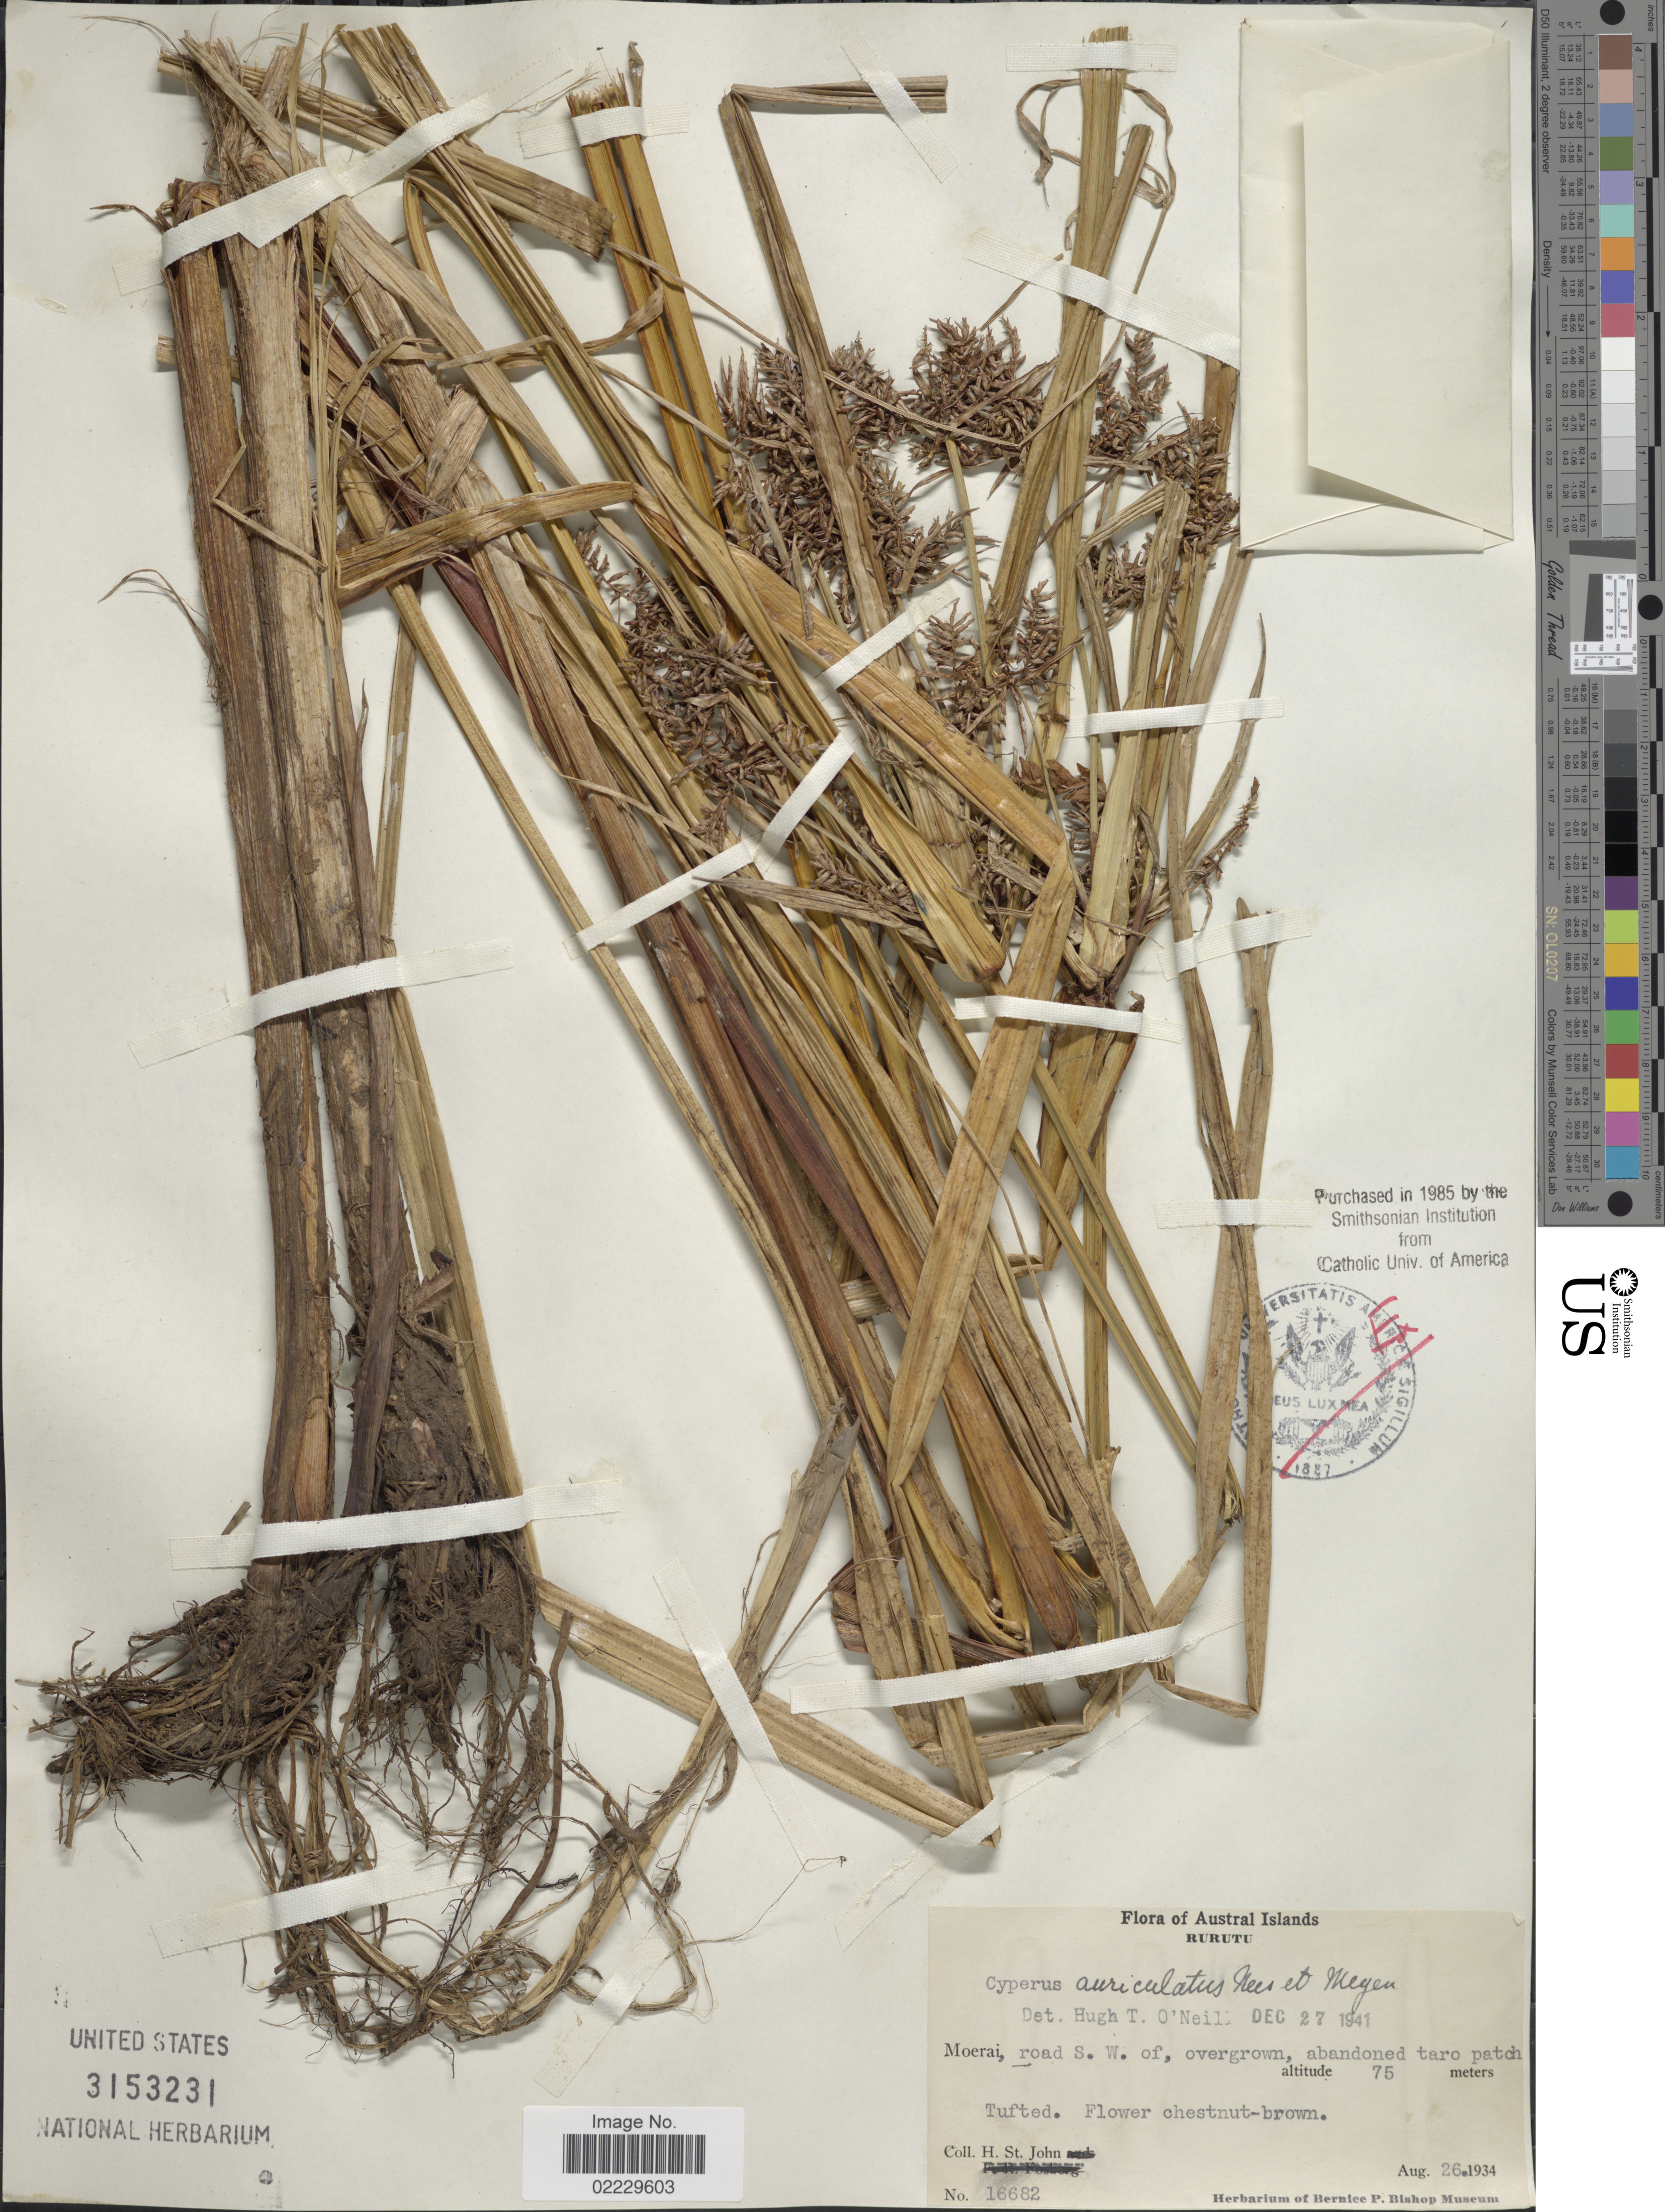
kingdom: Plantae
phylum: Tracheophyta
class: Liliopsida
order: Poales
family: Cyperaceae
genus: Cyperus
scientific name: Cyperus auriculatus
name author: Nees & Meyen ex Kunth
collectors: H. St. John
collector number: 16682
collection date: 1934-08-26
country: French Polynesia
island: Rurutu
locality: Austral Islands, Rurutu, Moerai, road S.W. of, overgrown, abondoned taro patch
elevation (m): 75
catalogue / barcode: US 3153231